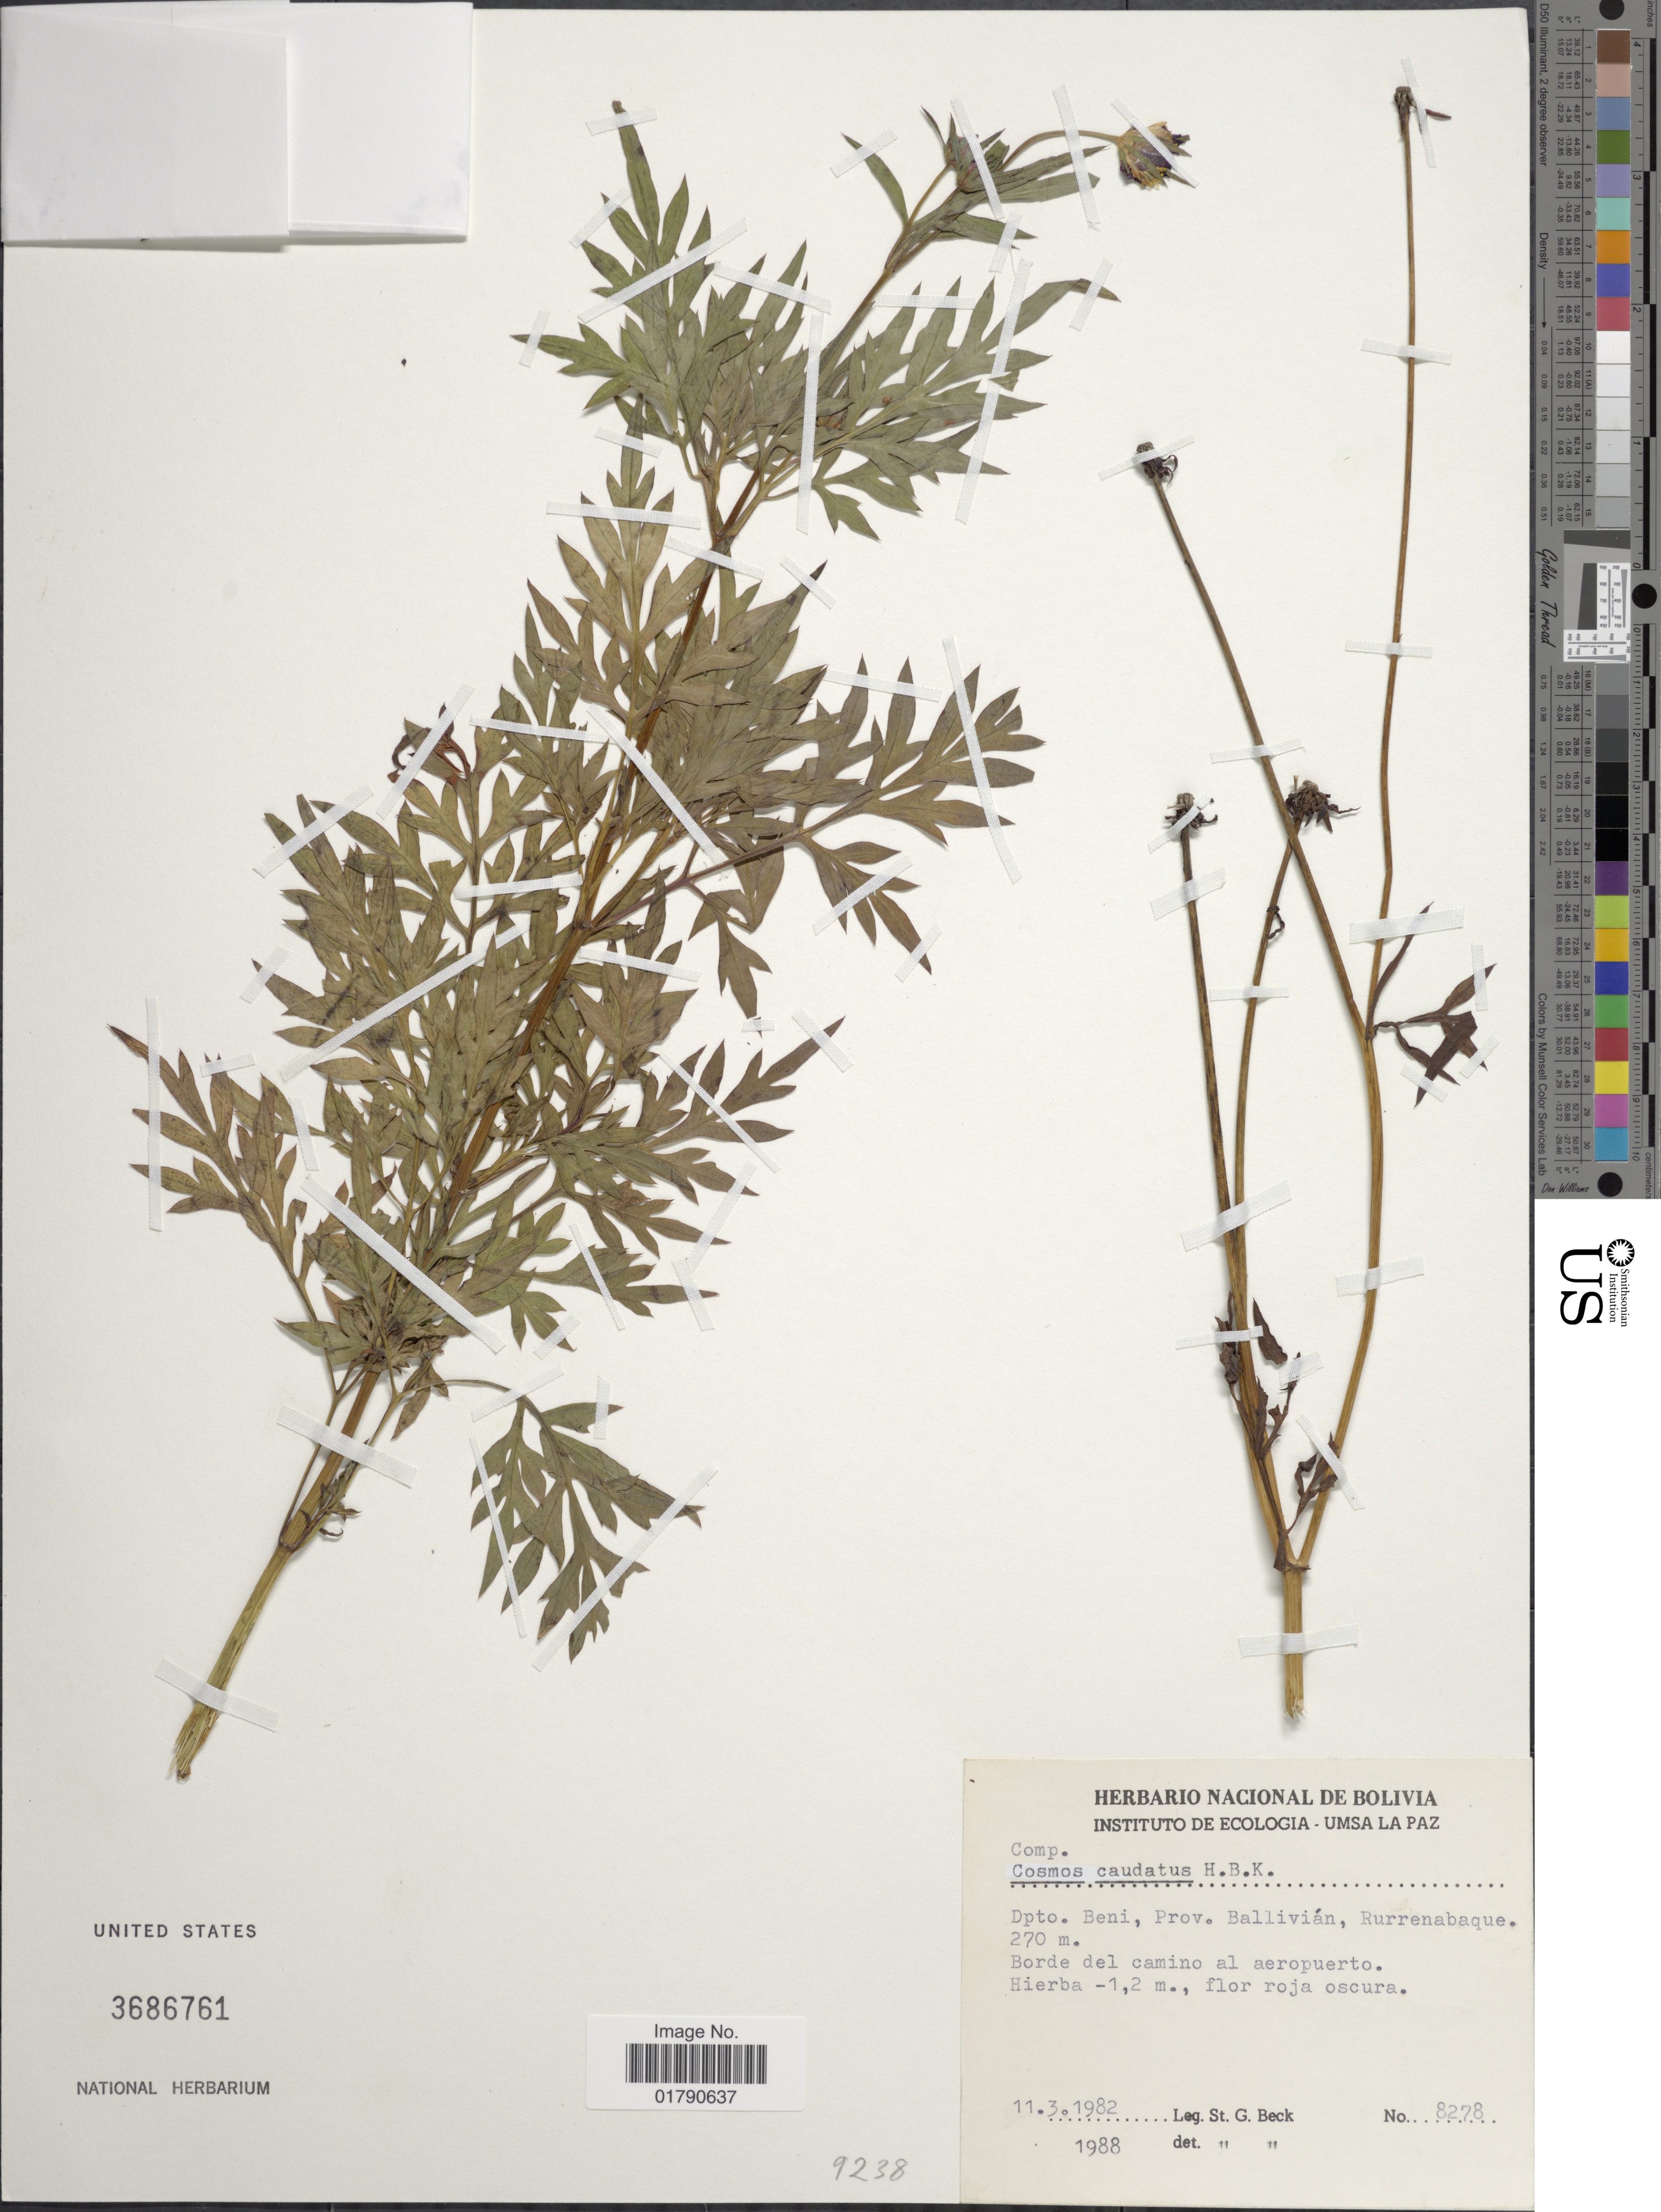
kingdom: Plantae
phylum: Tracheophyta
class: Magnoliopsida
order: Asterales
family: Asteraceae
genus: Cosmos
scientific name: Cosmos caudatus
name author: Kunth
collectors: S. G. Beck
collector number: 8278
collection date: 1982-03-11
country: Bolivia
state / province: Beni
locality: Prov. Ballivian, Rurrenabaque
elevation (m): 270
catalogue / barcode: US 3686761